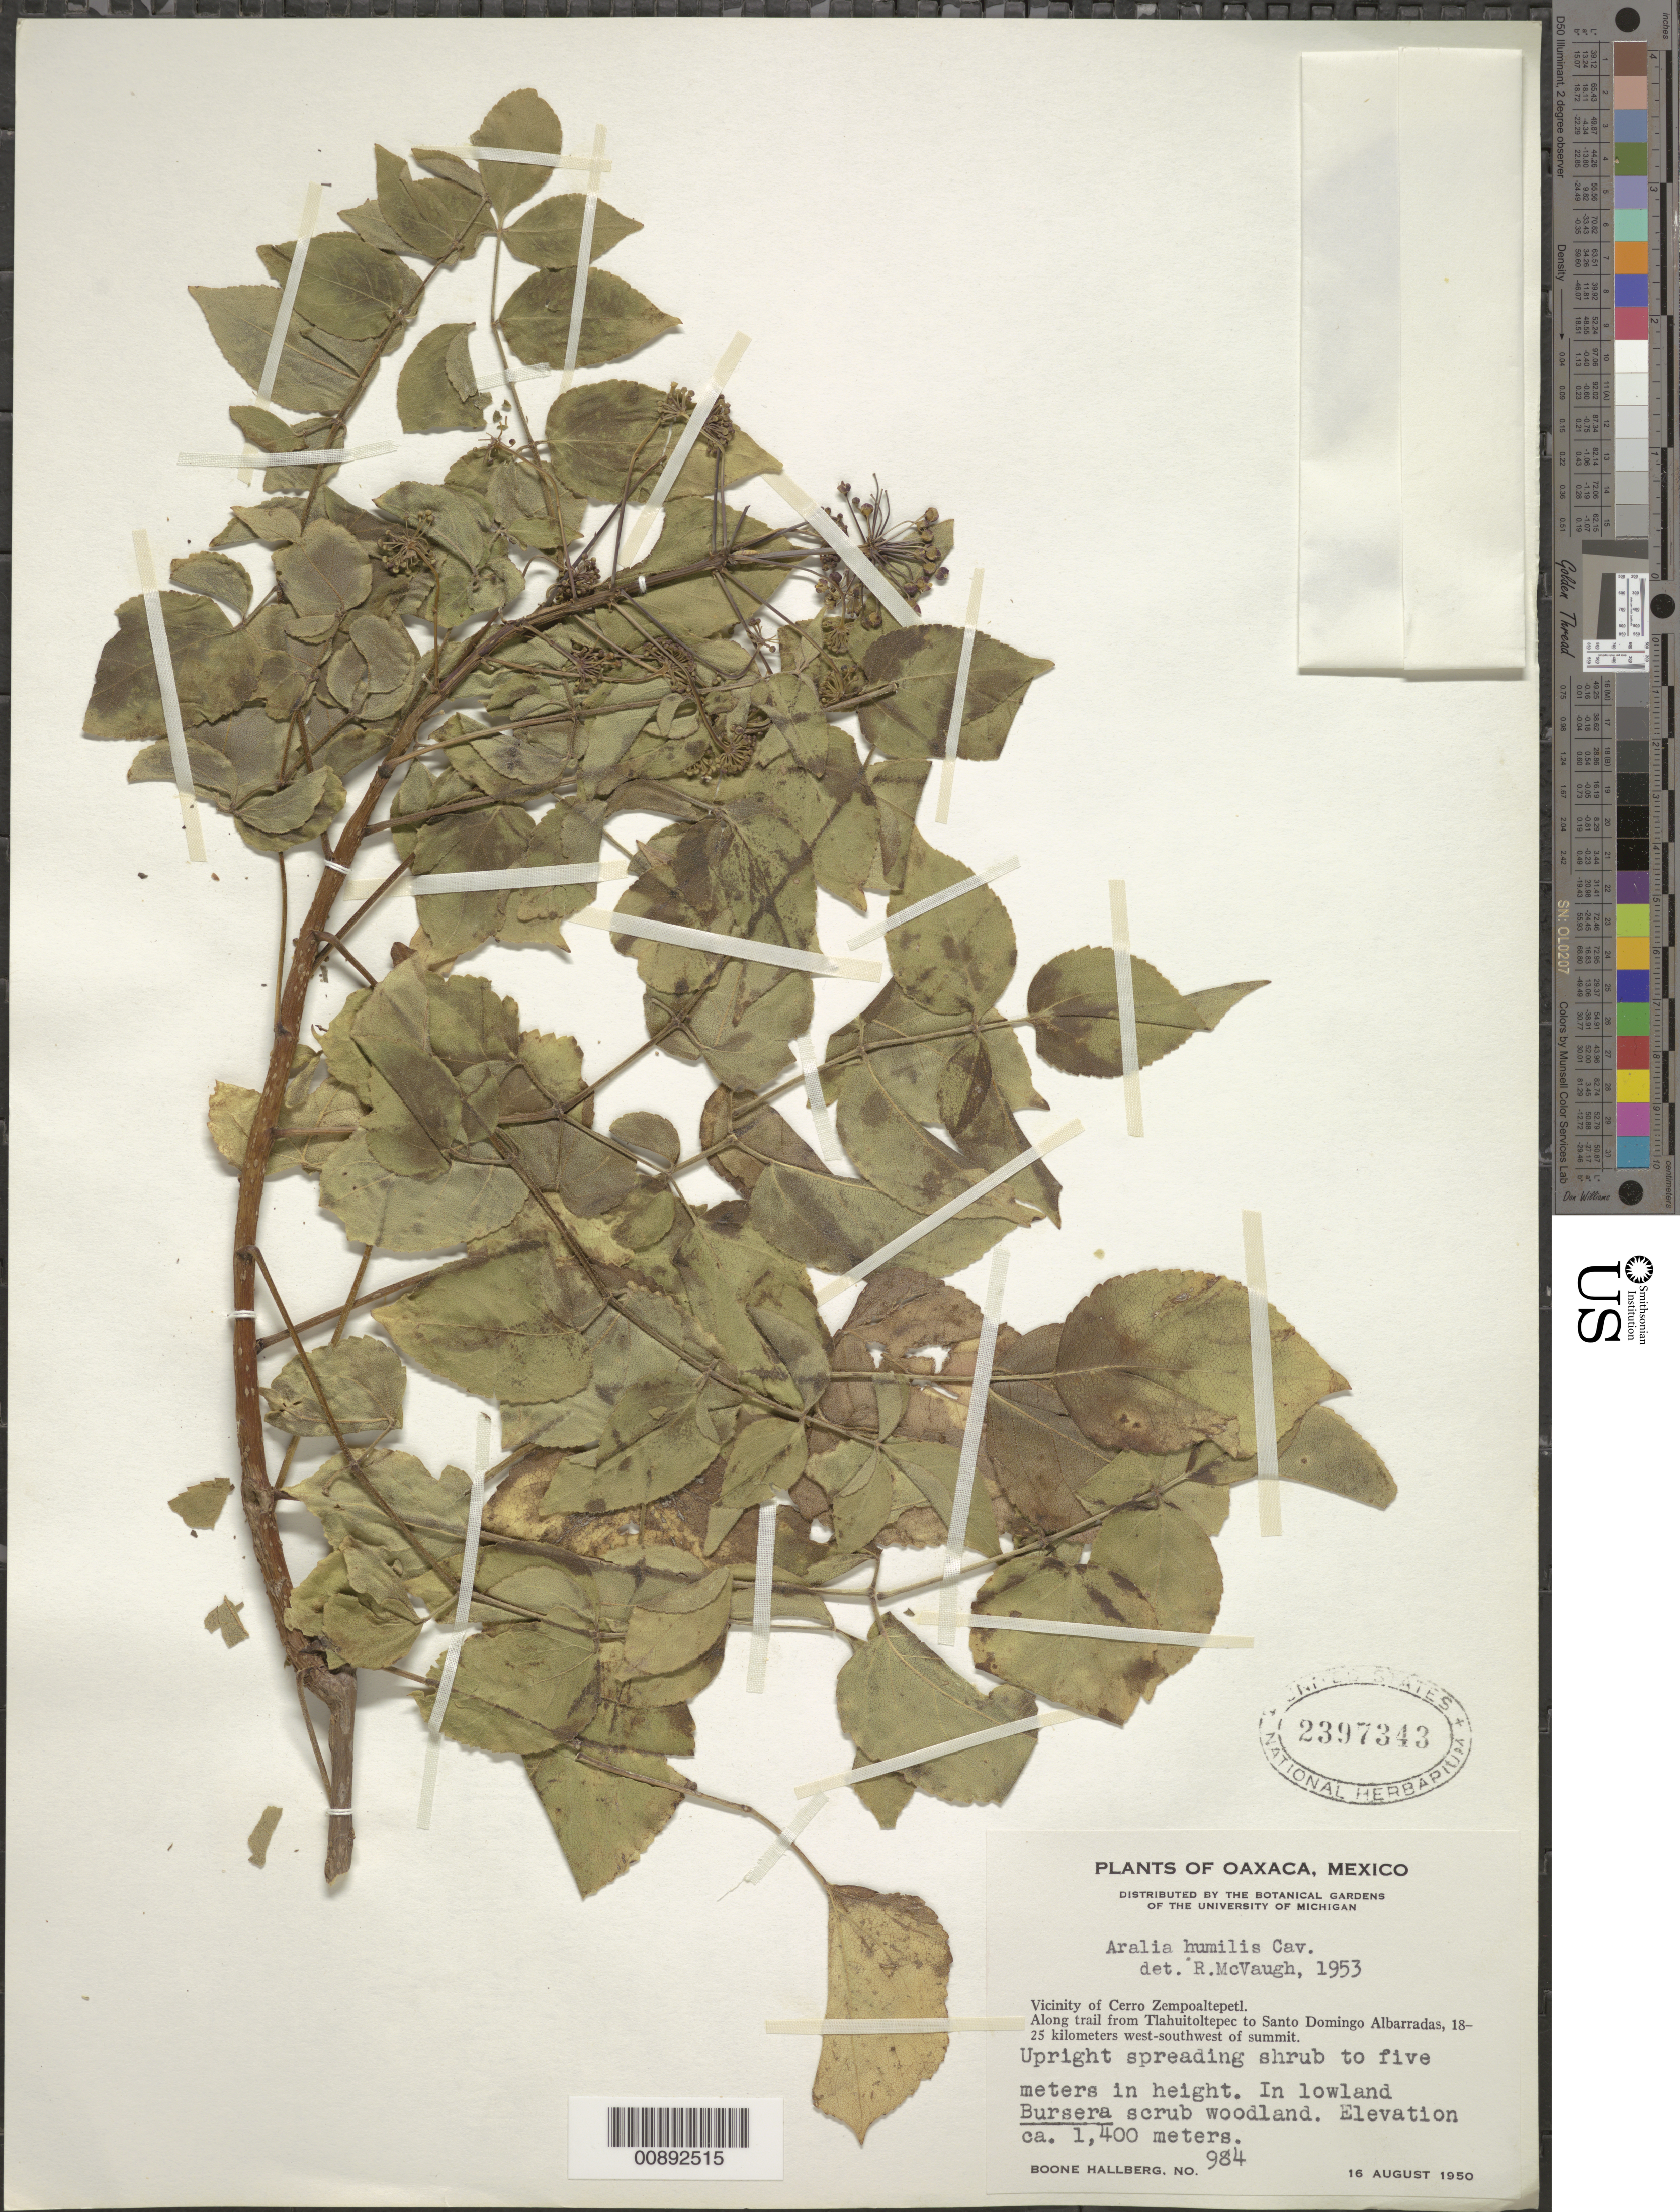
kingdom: Plantae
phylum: Tracheophyta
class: Magnoliopsida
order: Apiales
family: Araliaceae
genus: Aralia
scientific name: Aralia humilis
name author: Cav.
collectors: B. Hallberg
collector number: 984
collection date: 1950-08-16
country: Mexico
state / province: Oaxaca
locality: Vicinity of Cerro Zempoaltepetl, Along trail from Tlahuitoltepec to Santo Doming Albarradas, 18-25 kilometers west-southwest of summit.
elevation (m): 1400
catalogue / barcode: US 2397343